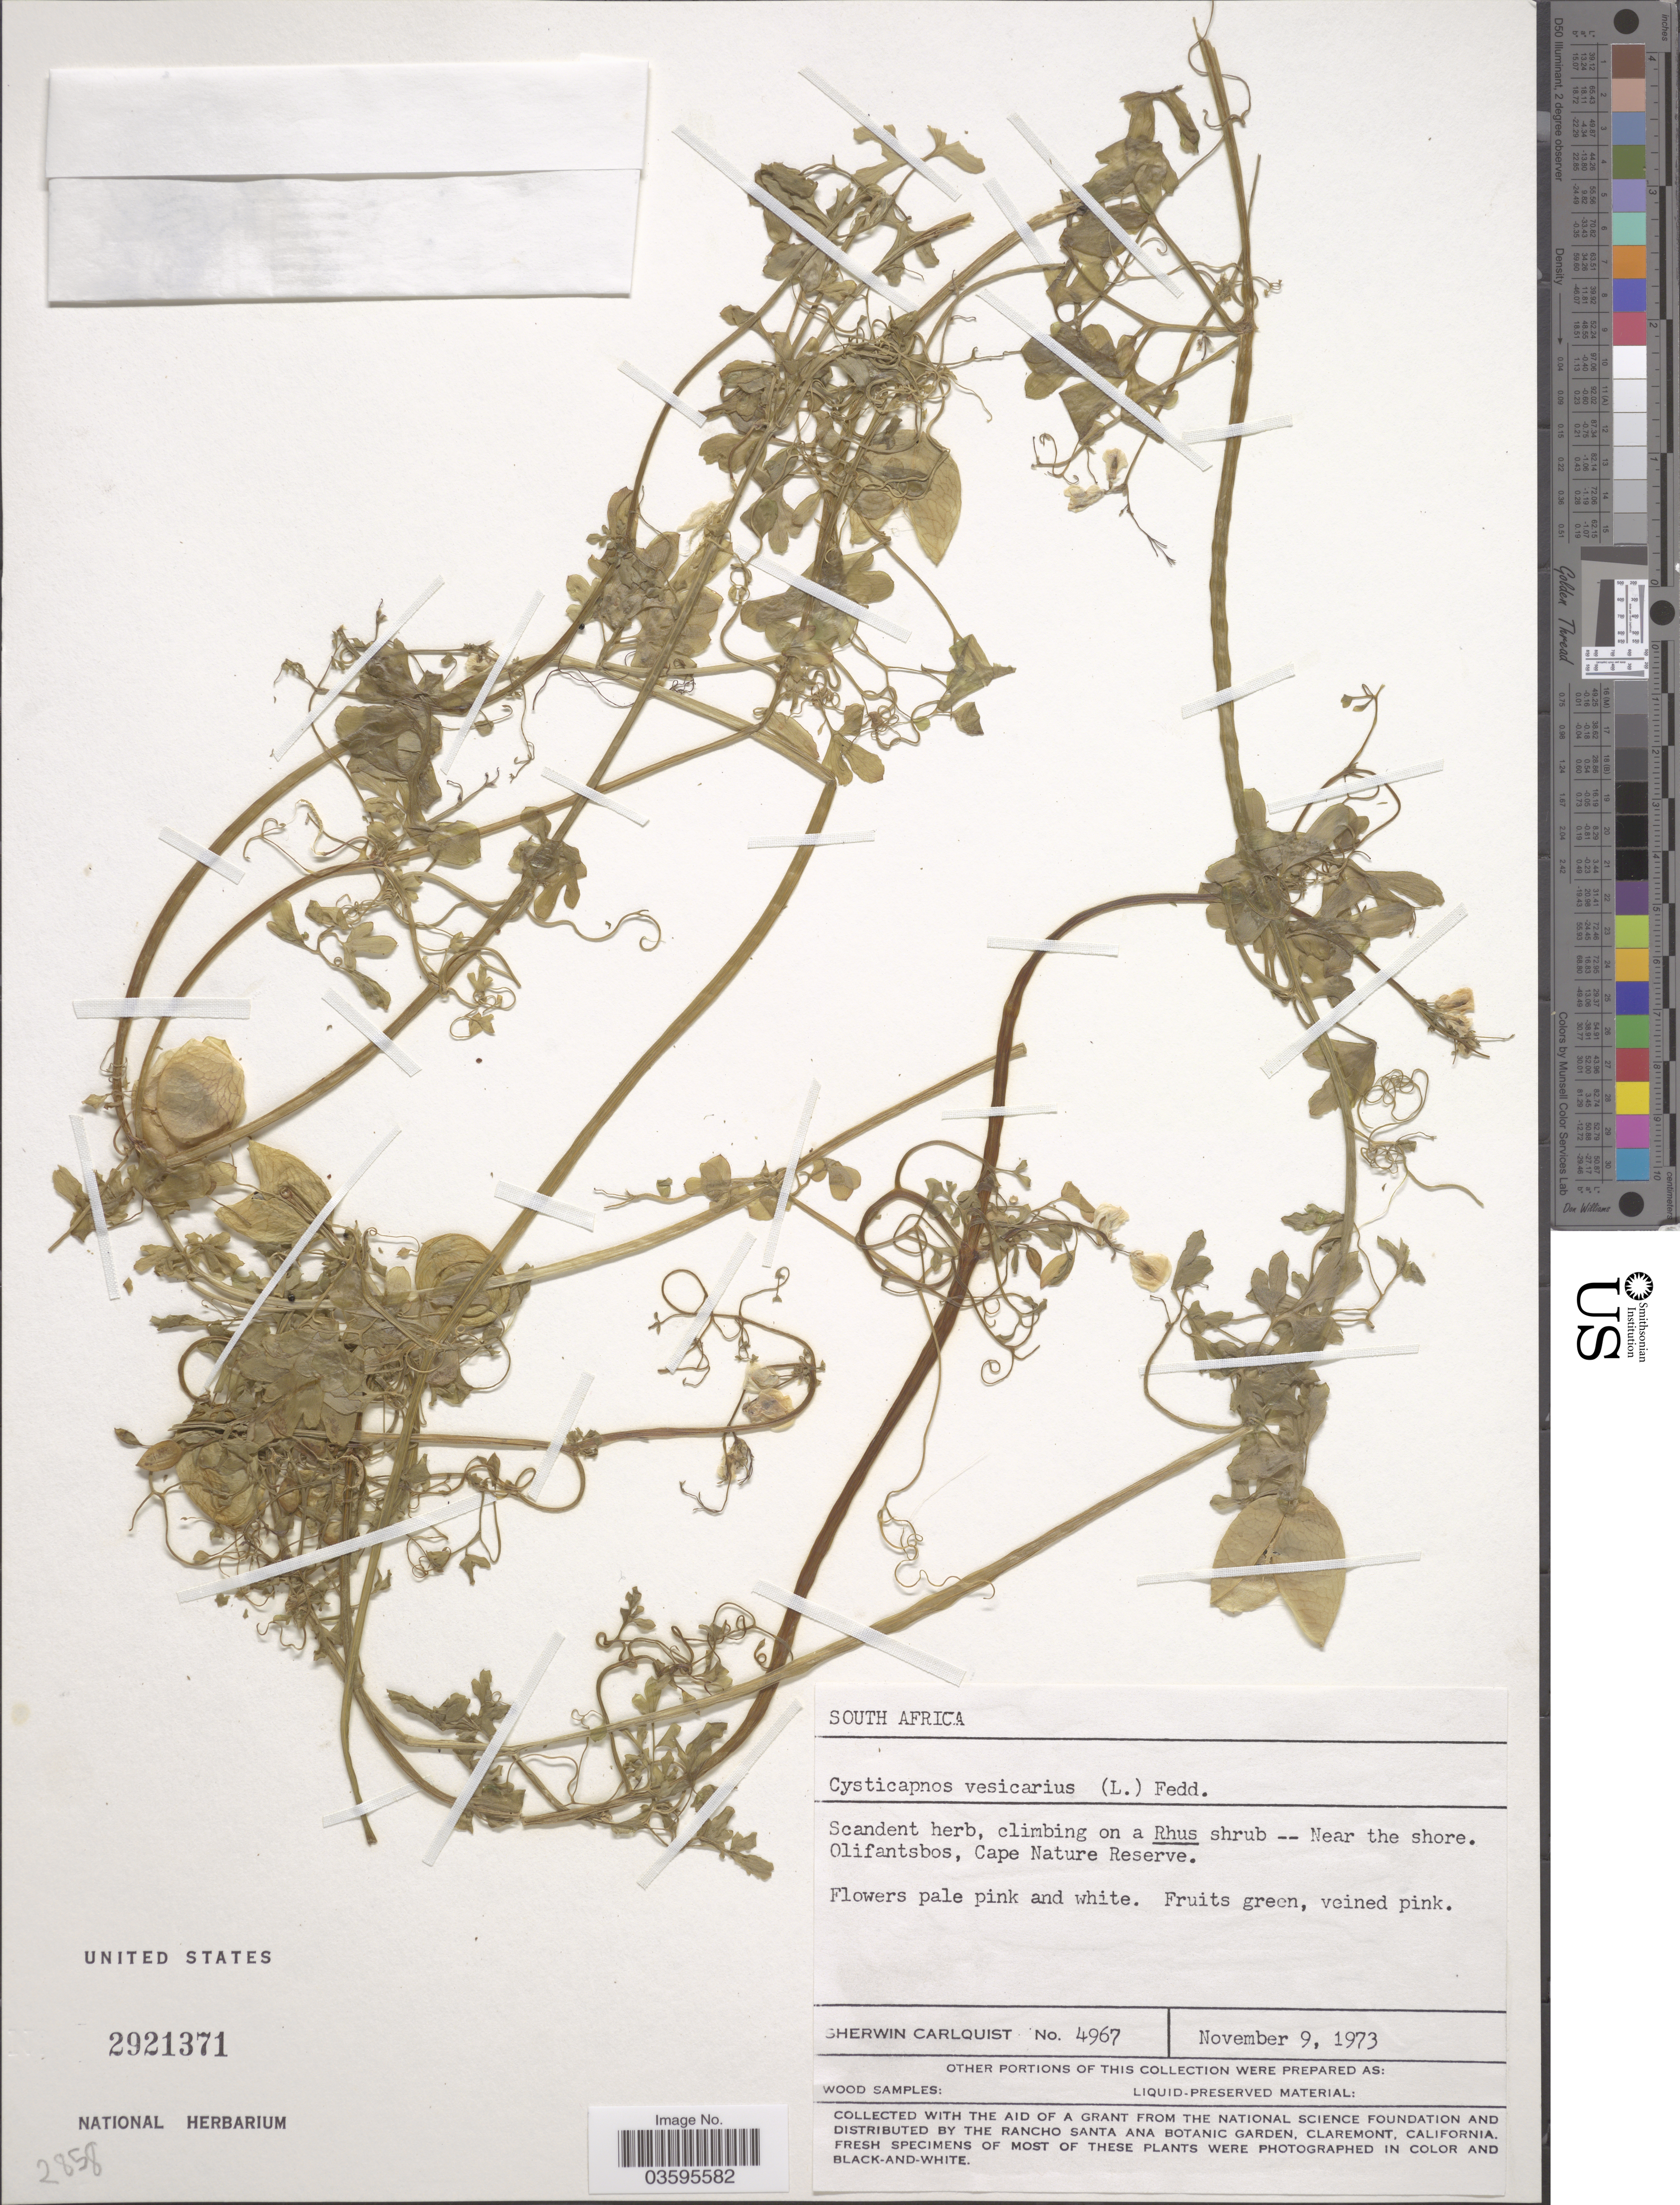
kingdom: Plantae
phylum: Tracheophyta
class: Magnoliopsida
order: Ranunculales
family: Papaveraceae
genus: Corydalis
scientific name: Corydalis vesicaria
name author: (L.) Pers.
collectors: S. Carlquist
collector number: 4967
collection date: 1973-11-09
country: South Africa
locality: Near the shore. Olifantsbos, Cape Nature Reserve.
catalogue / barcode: US 2921371